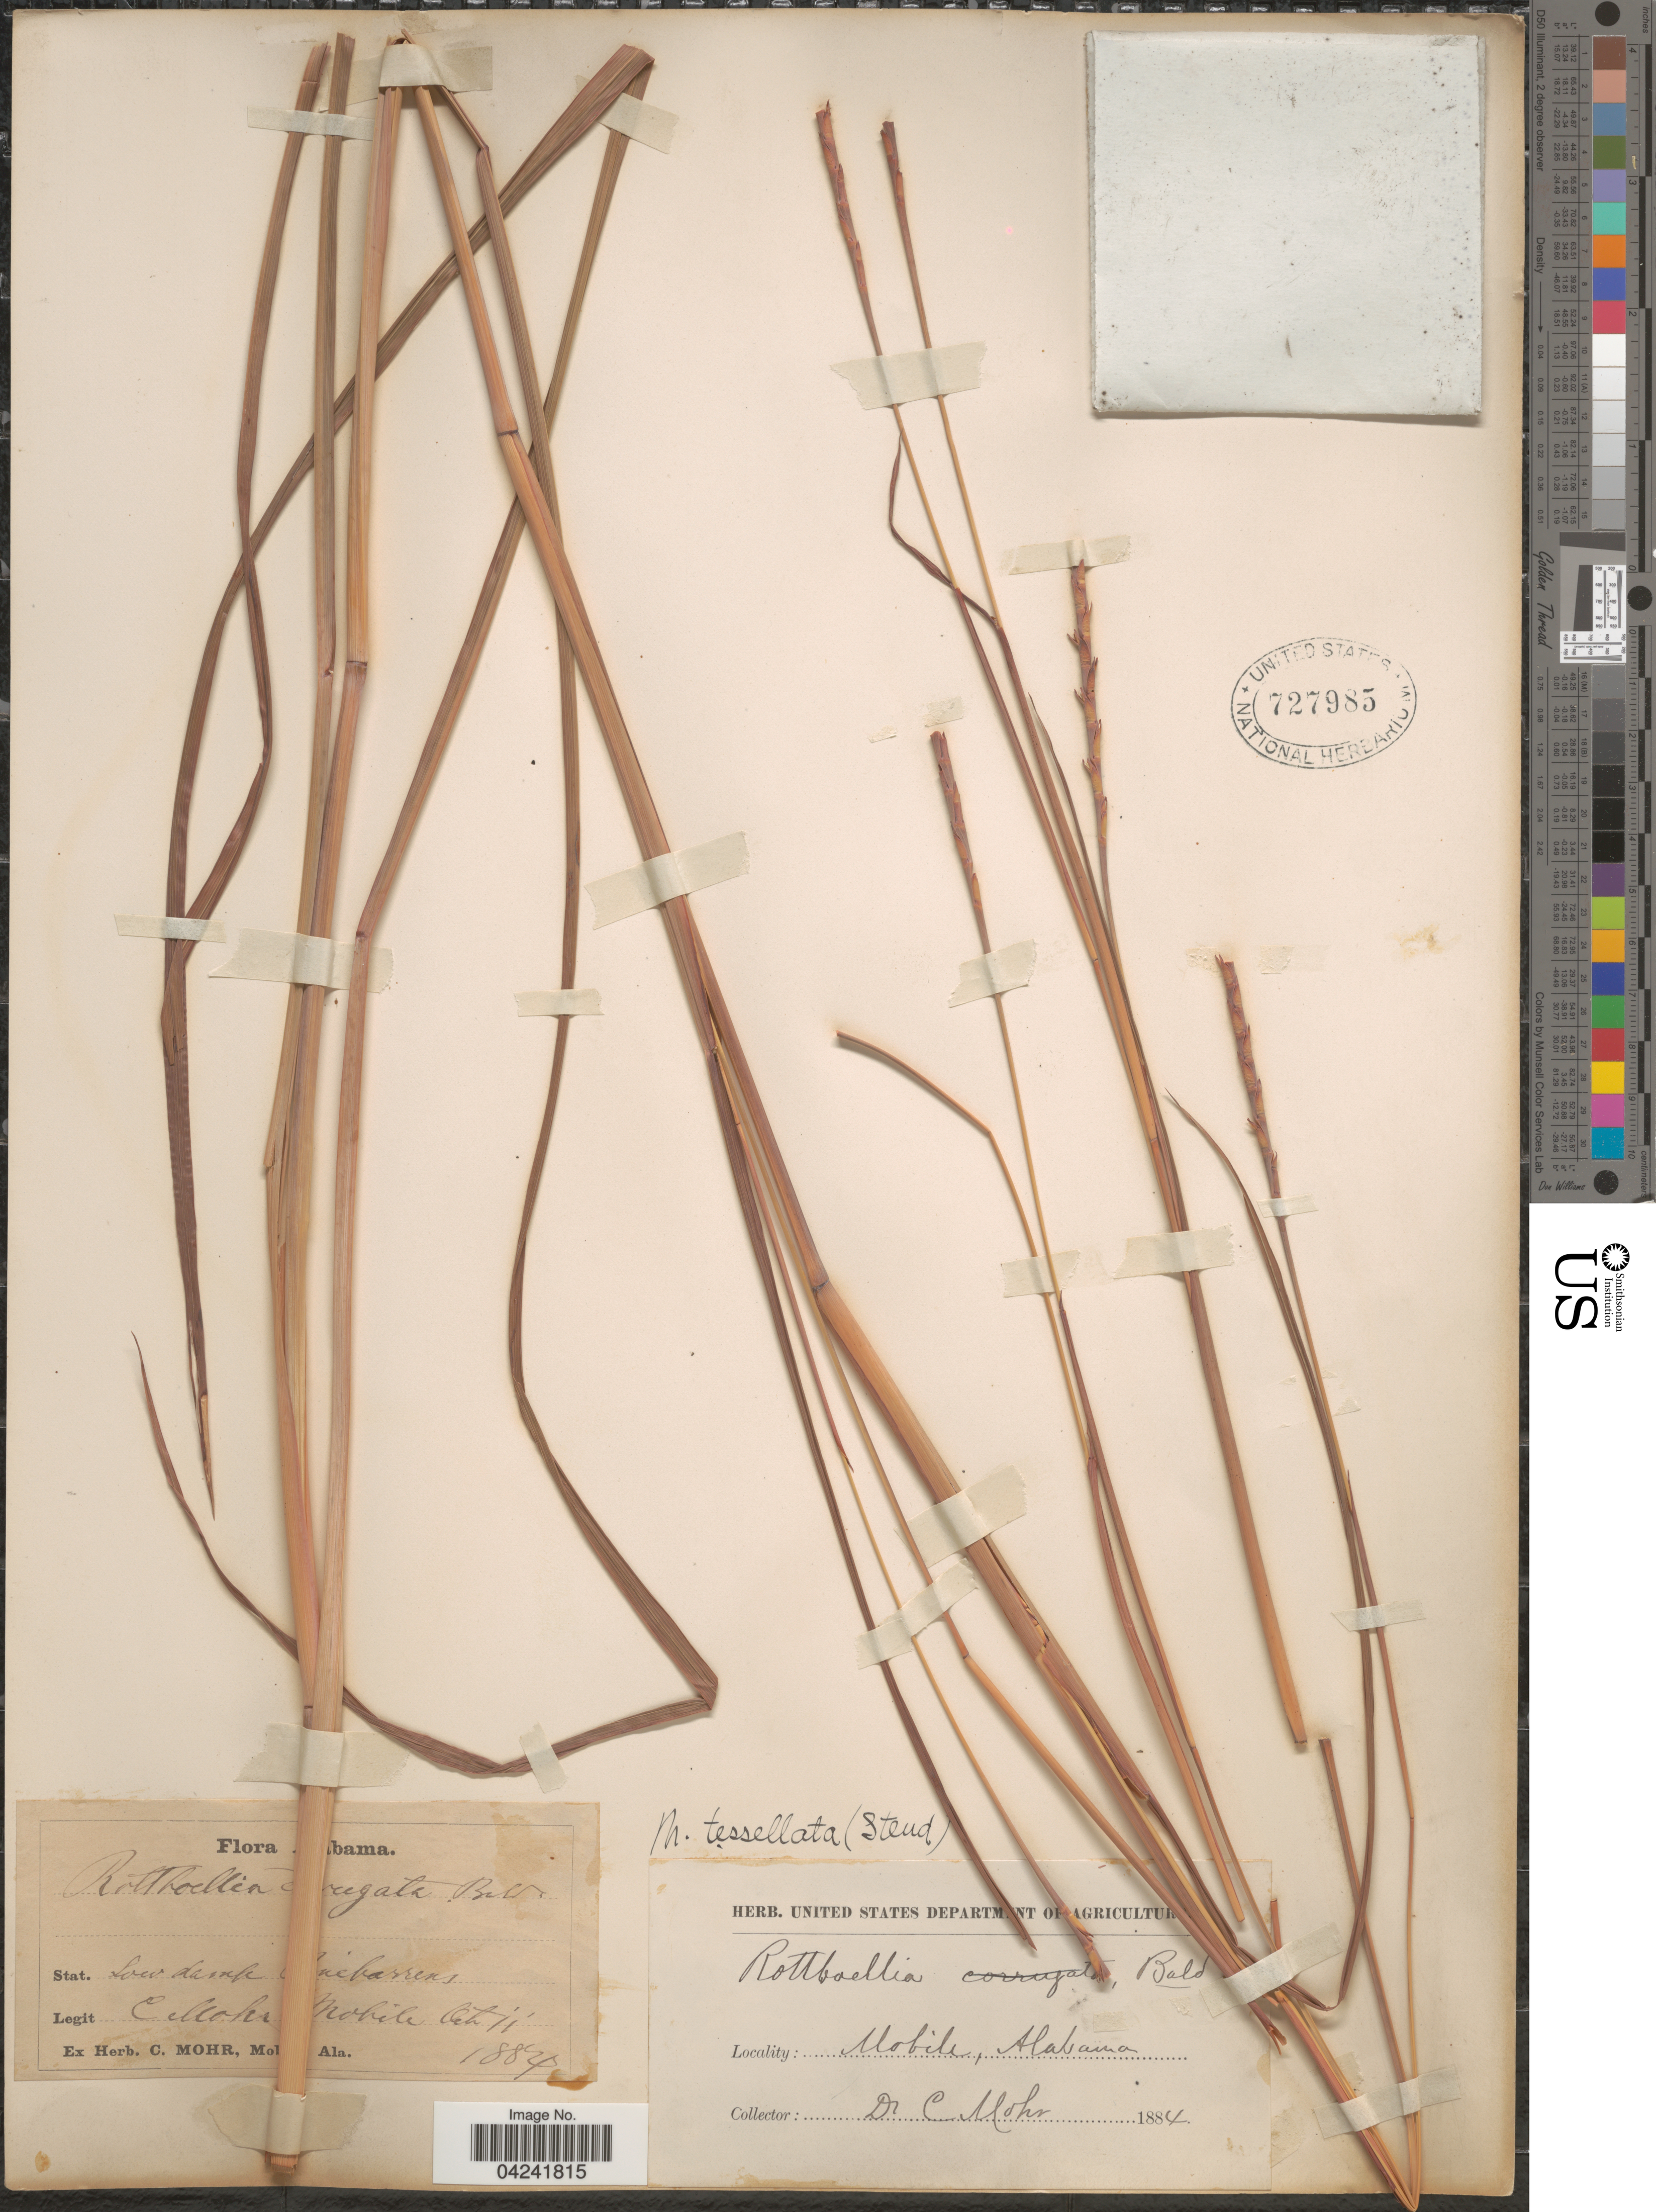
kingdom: Plantae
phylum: Tracheophyta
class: Liliopsida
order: Poales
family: Poaceae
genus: Mnesithea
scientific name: Mnesithea tessellata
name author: (Steud.) de Koning & Sosef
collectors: C. T. Mohr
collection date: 1884-10-11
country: United States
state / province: Alabama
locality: Mobile.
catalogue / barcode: US 727985